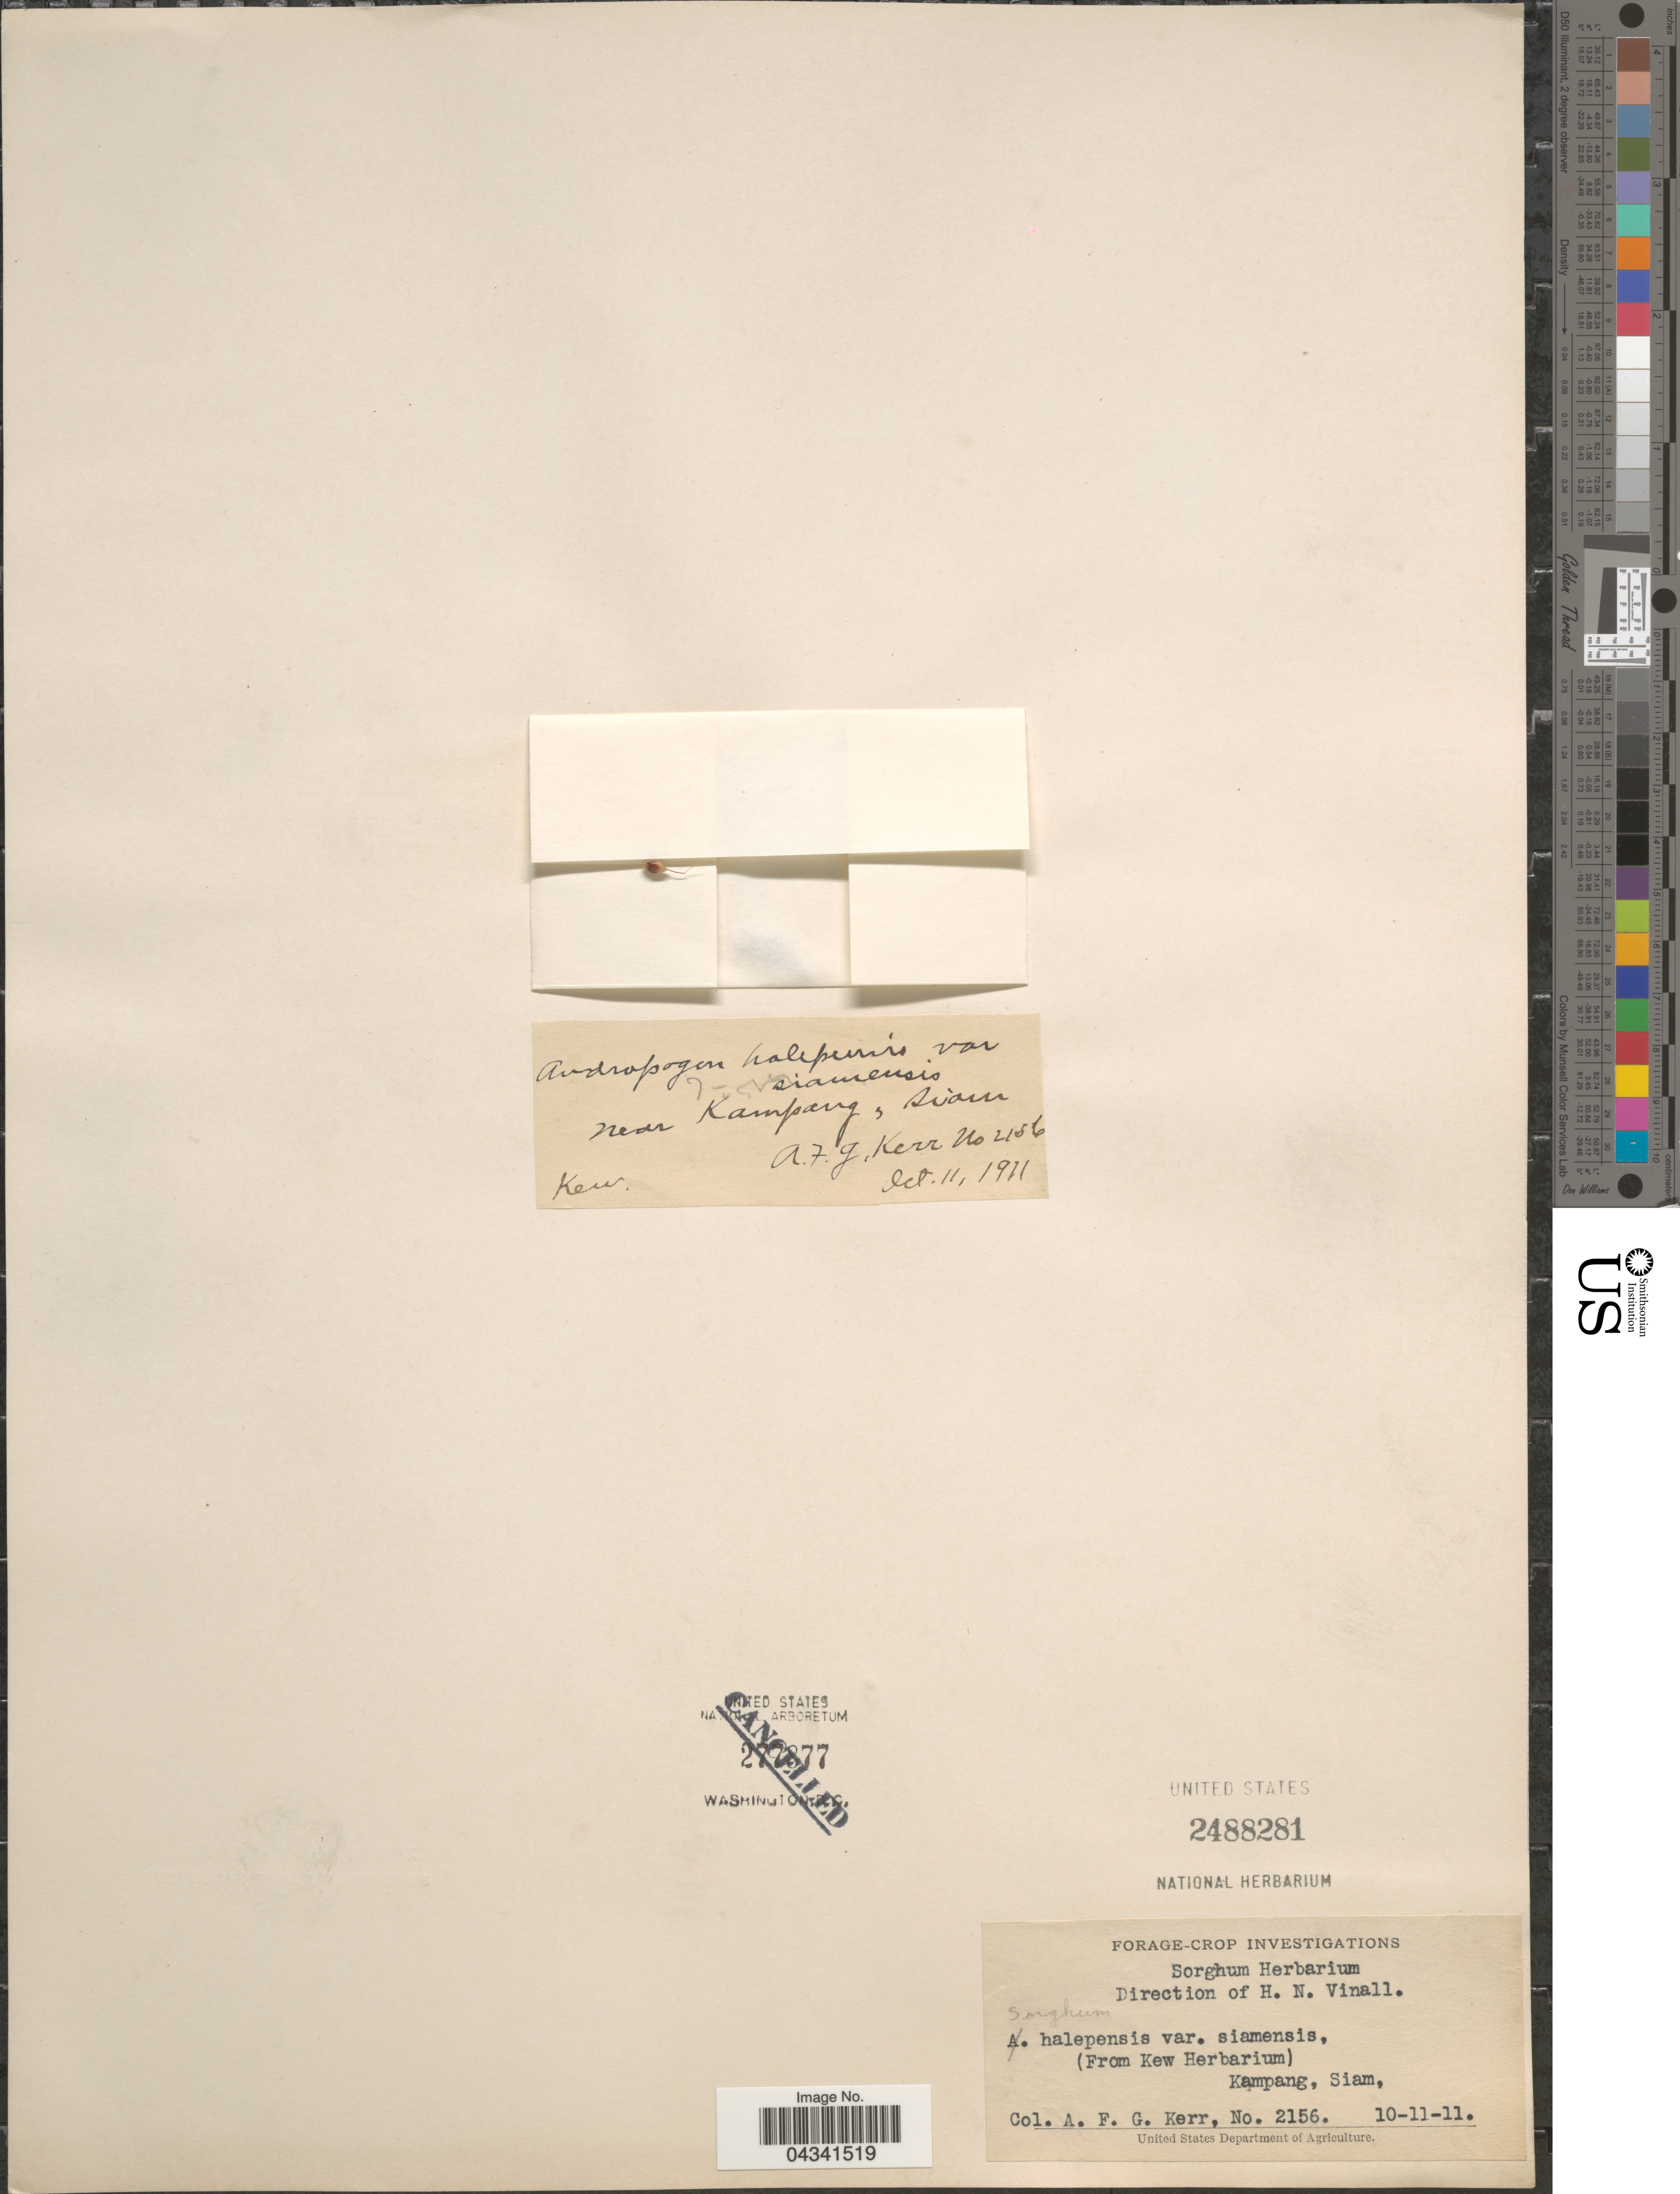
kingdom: Plantae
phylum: Tracheophyta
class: Liliopsida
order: Poales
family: Poaceae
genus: Sorghum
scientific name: Sorghum sp.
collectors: A. F. G. Kerr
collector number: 2156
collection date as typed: Transcribed d/m/y: 10/11/11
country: Thailand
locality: Kampang, Siam.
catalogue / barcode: US 2488281